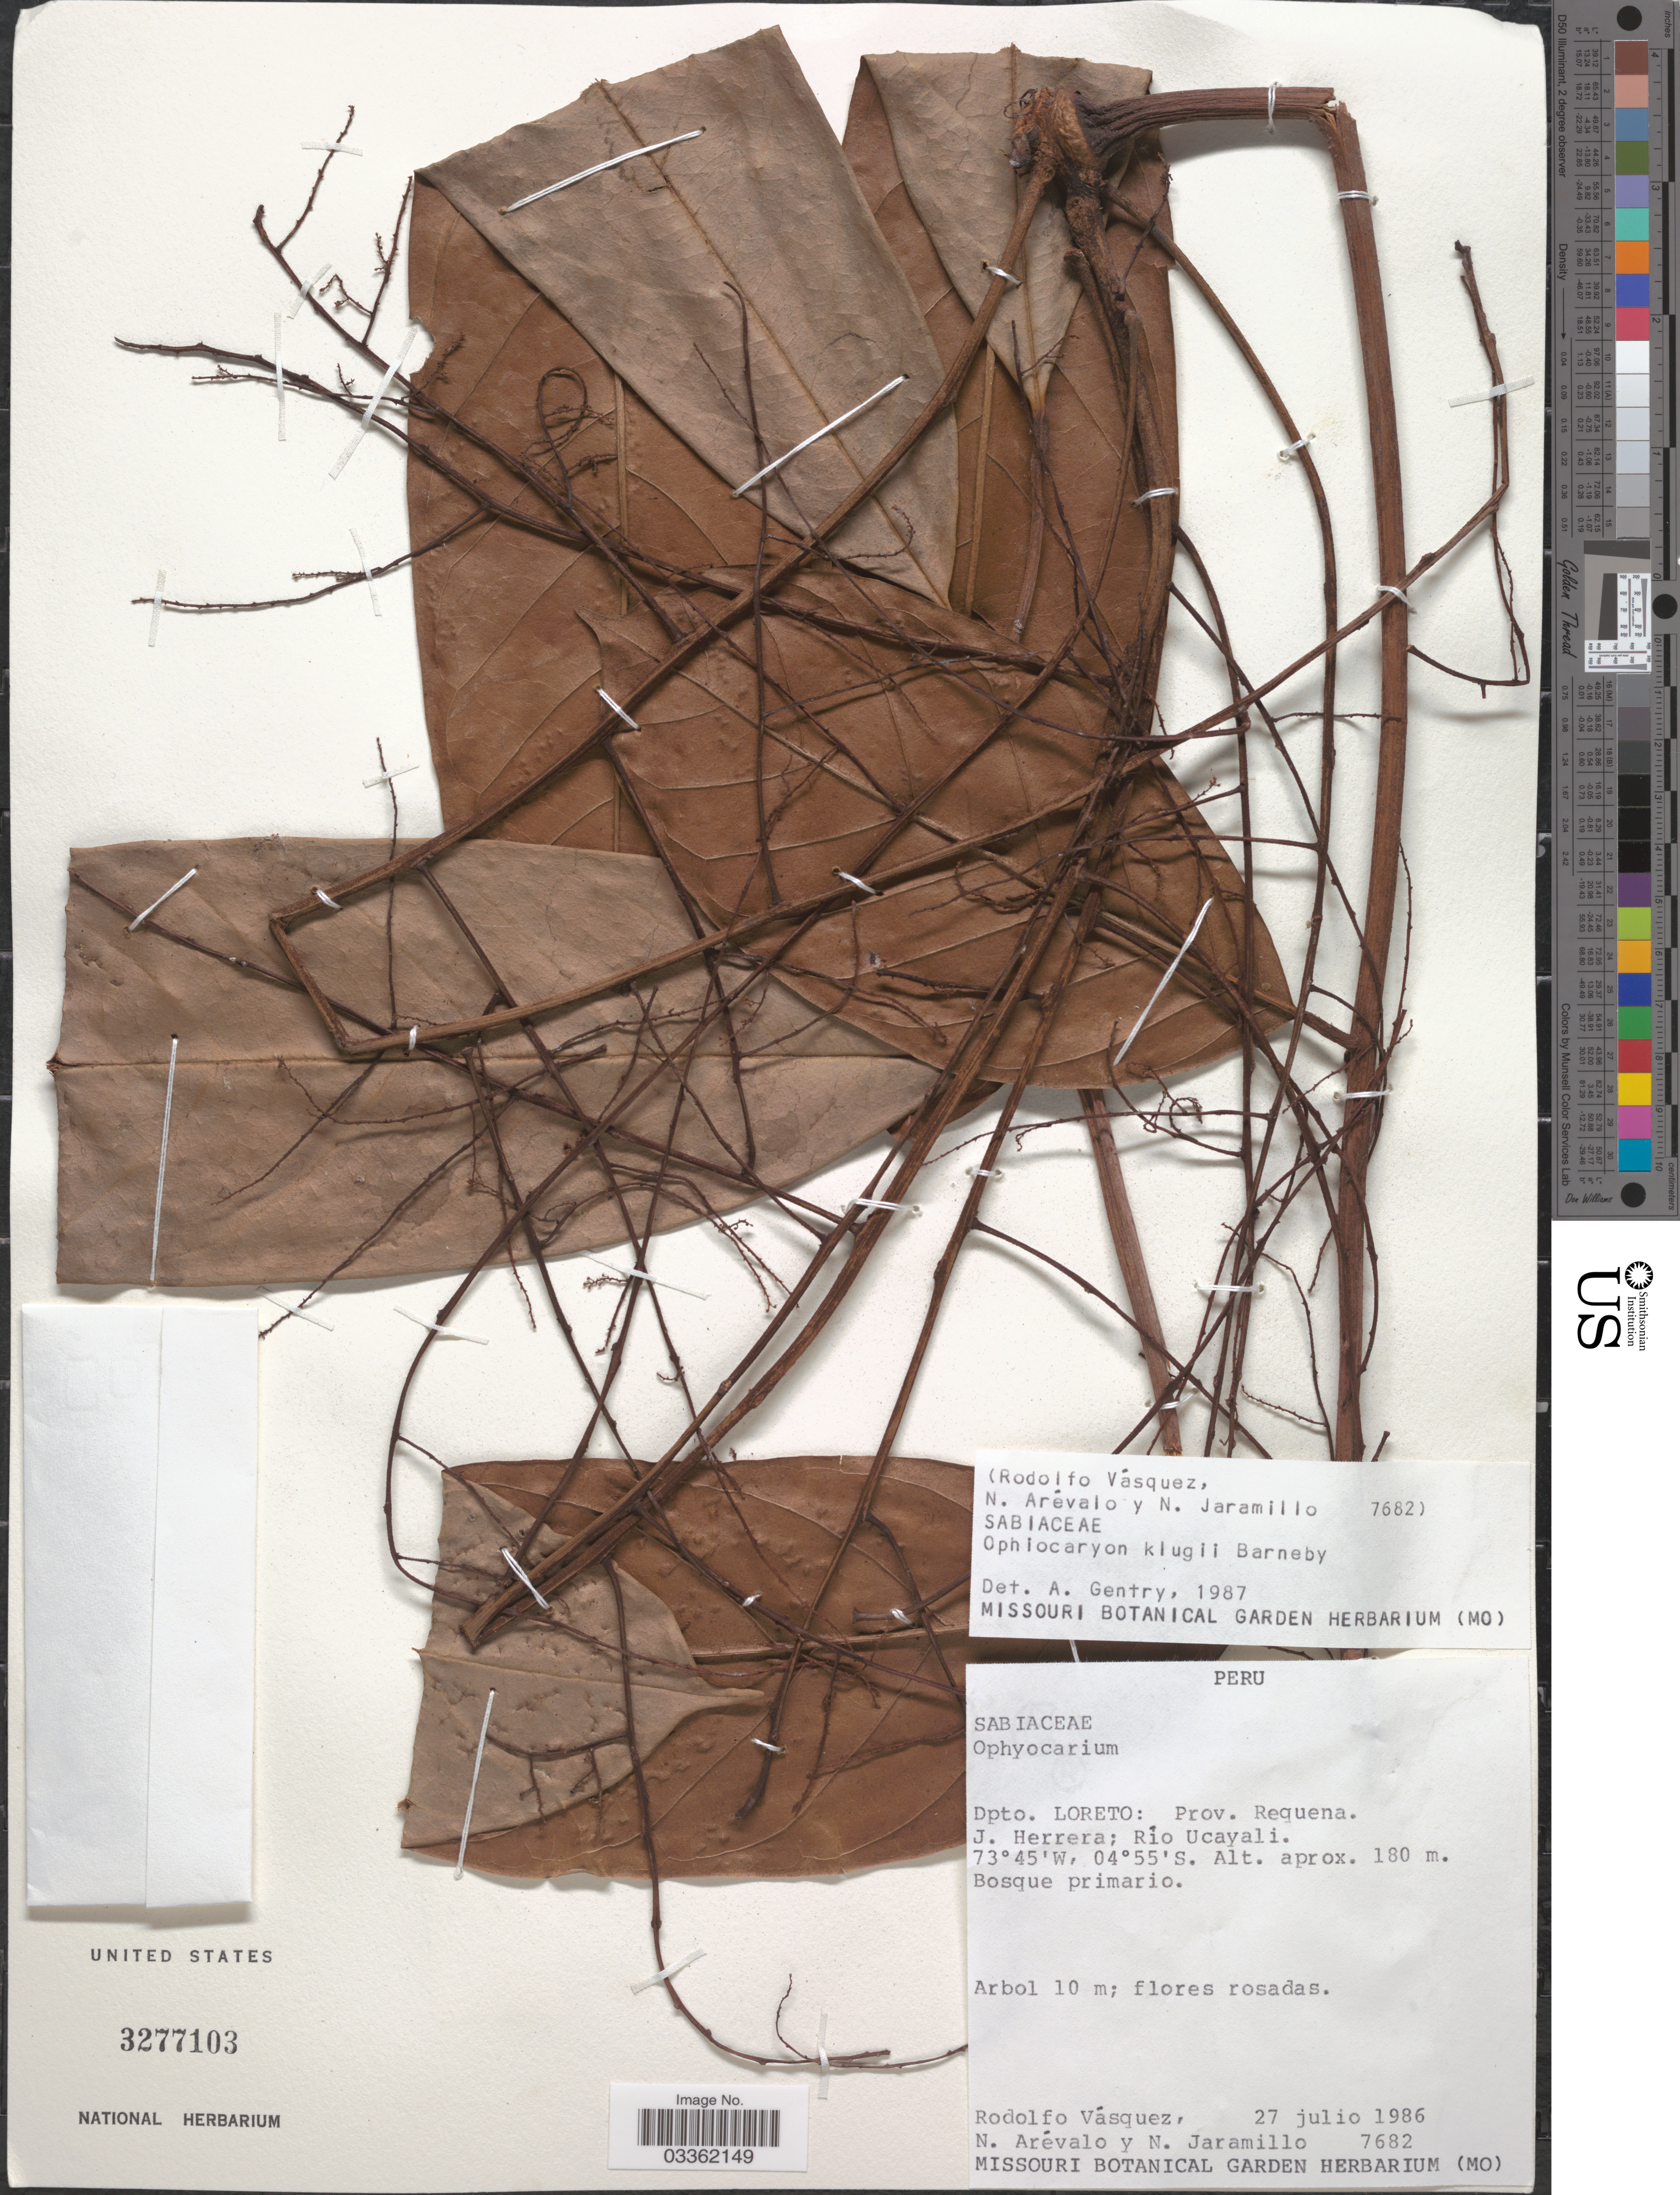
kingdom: Plantae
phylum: Tracheophyta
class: Magnoliopsida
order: Proteales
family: Sabiaceae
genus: Ophiocaryon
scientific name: Ophiocaryon klugii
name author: Barneby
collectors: R. Vásquez, N. Arévalo, N. Jaramillo & J. Herrera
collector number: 7682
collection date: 1986-07-27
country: Peru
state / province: Loreto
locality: Dpto. Loreto: Prov. Requena. Río Ucayali.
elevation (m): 180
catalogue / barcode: US 3277103